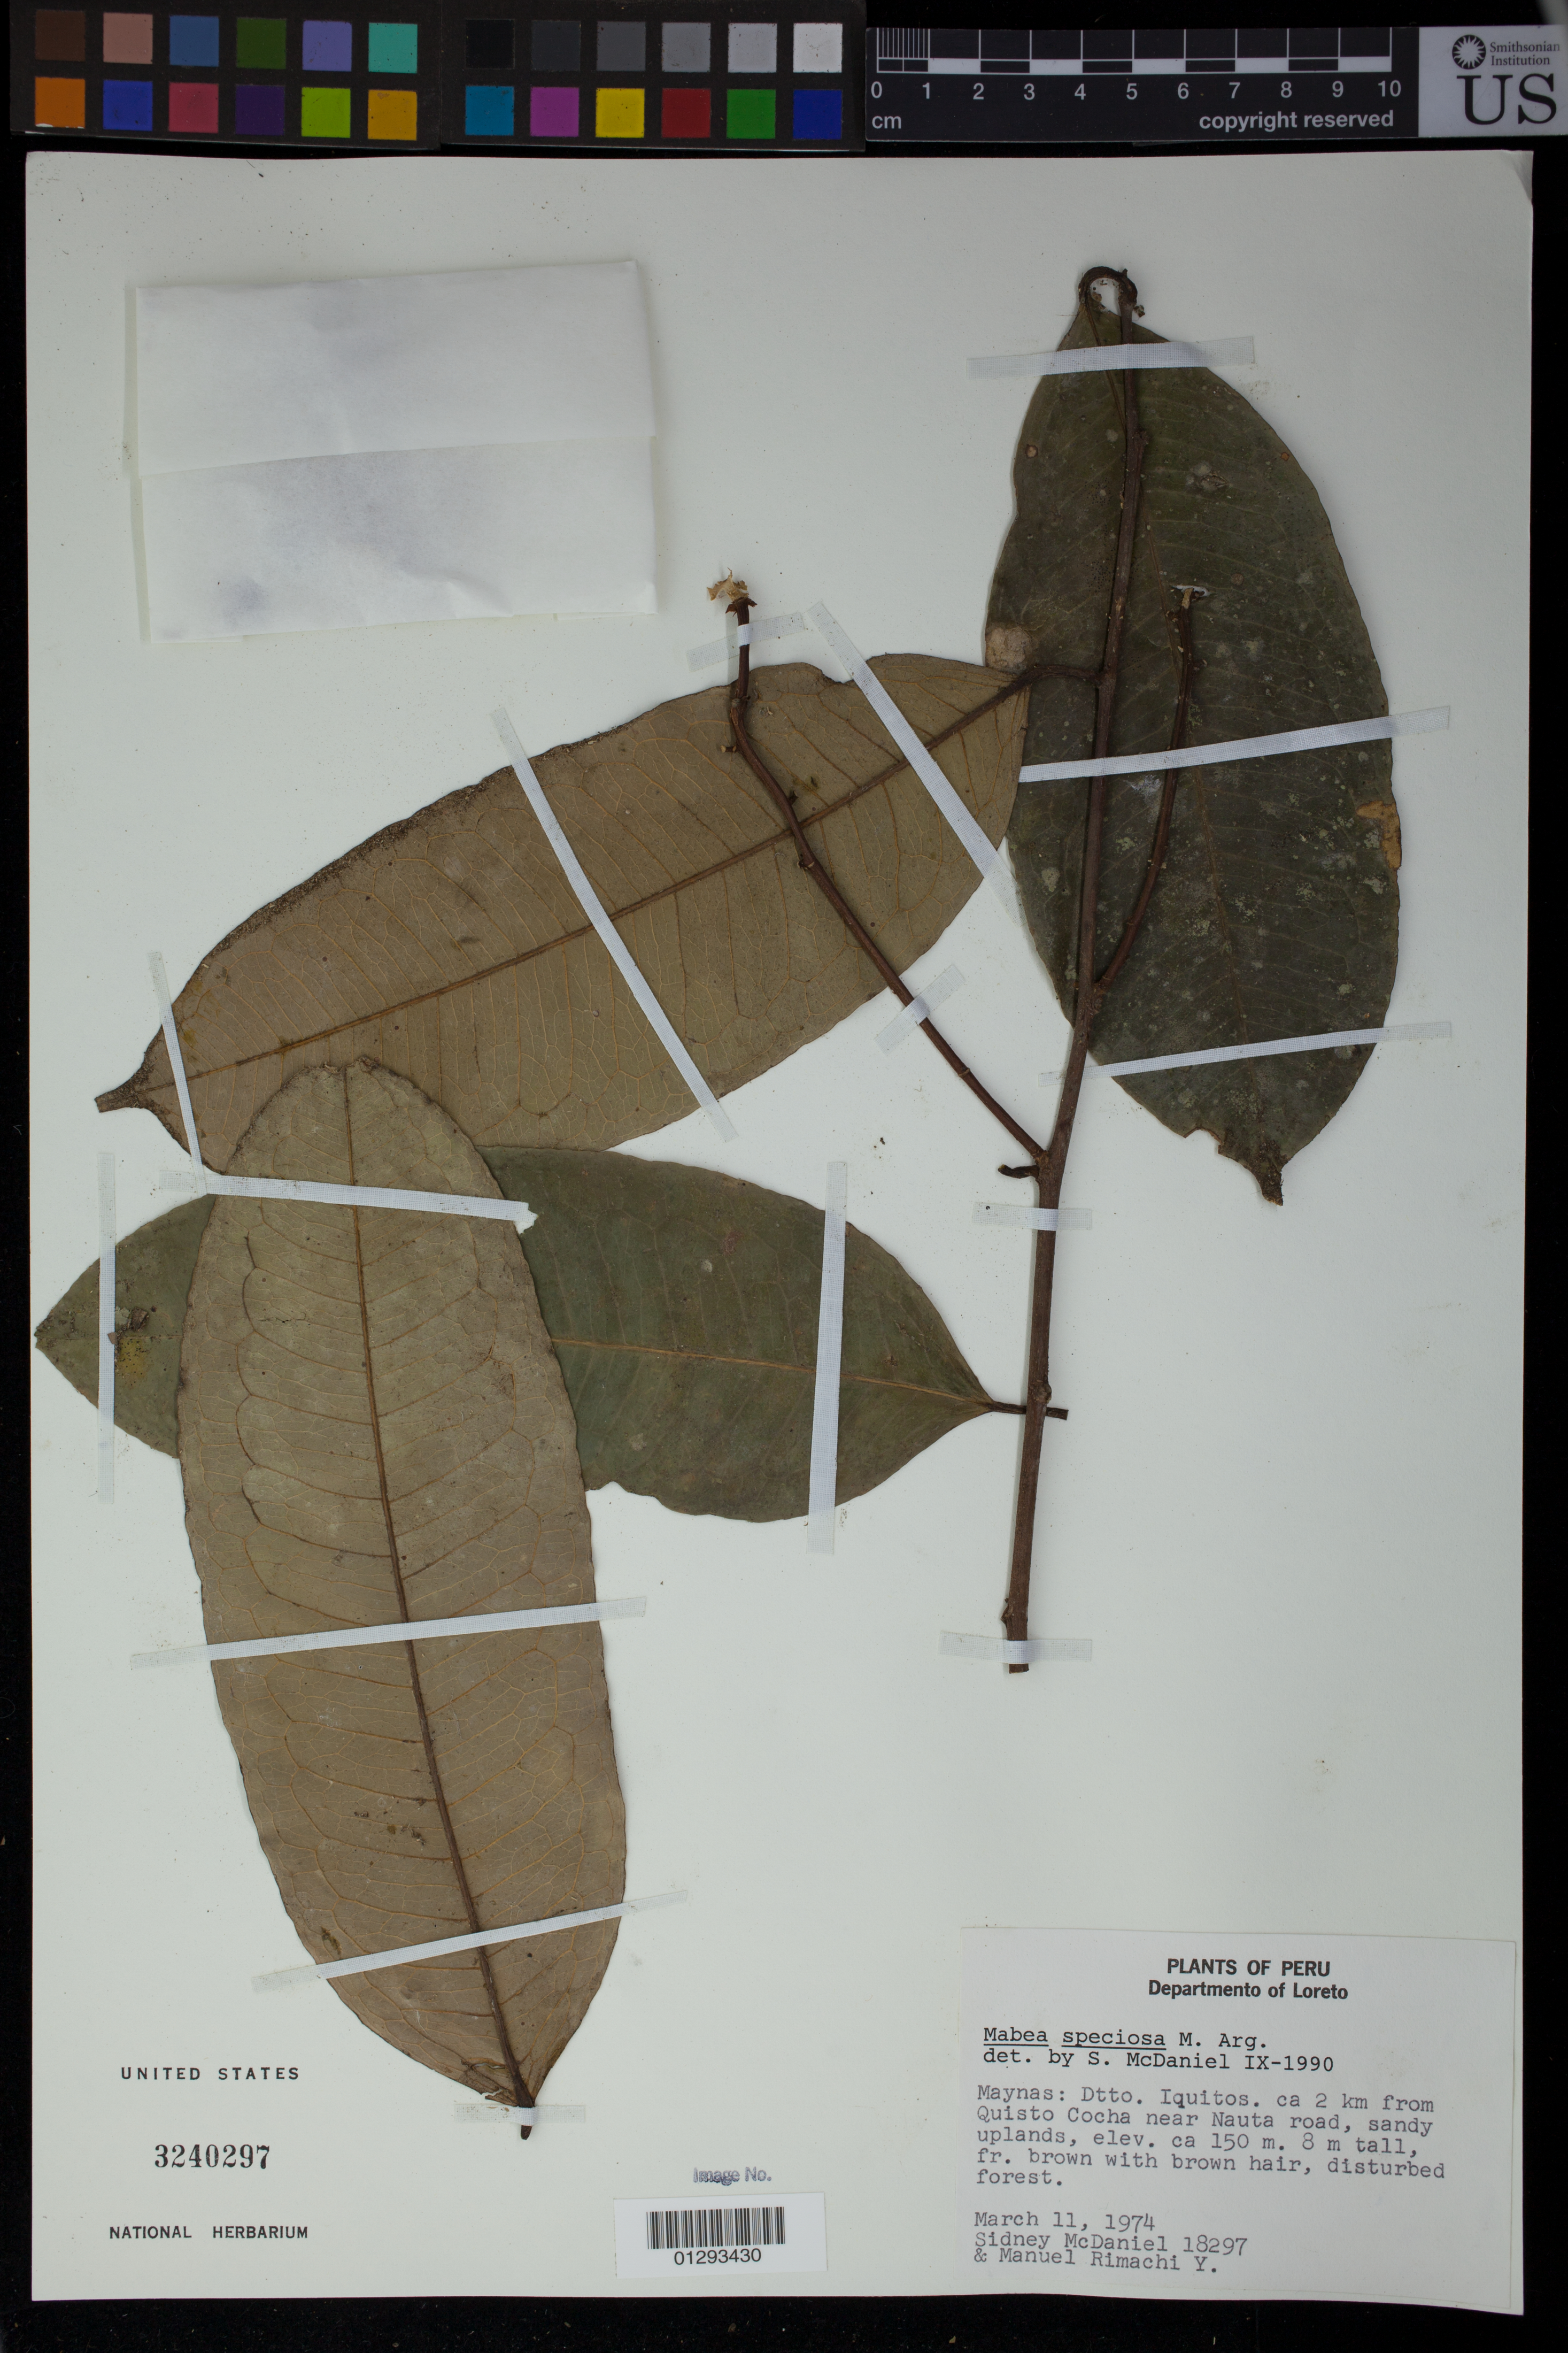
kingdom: Plantae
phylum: Tracheophyta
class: Magnoliopsida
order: Malpighiales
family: Euphorbiaceae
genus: Mabea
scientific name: Mabea speciosa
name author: Müll. Arg.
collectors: S. McDaniel & M. Rimachi Y.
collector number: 18297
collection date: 1974-03-11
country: Peru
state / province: Loreto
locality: Maynas: Dtto. Iquitos. ca 2 km from Quisto Cocha near Nauta Road.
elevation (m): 150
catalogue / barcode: US 3240297